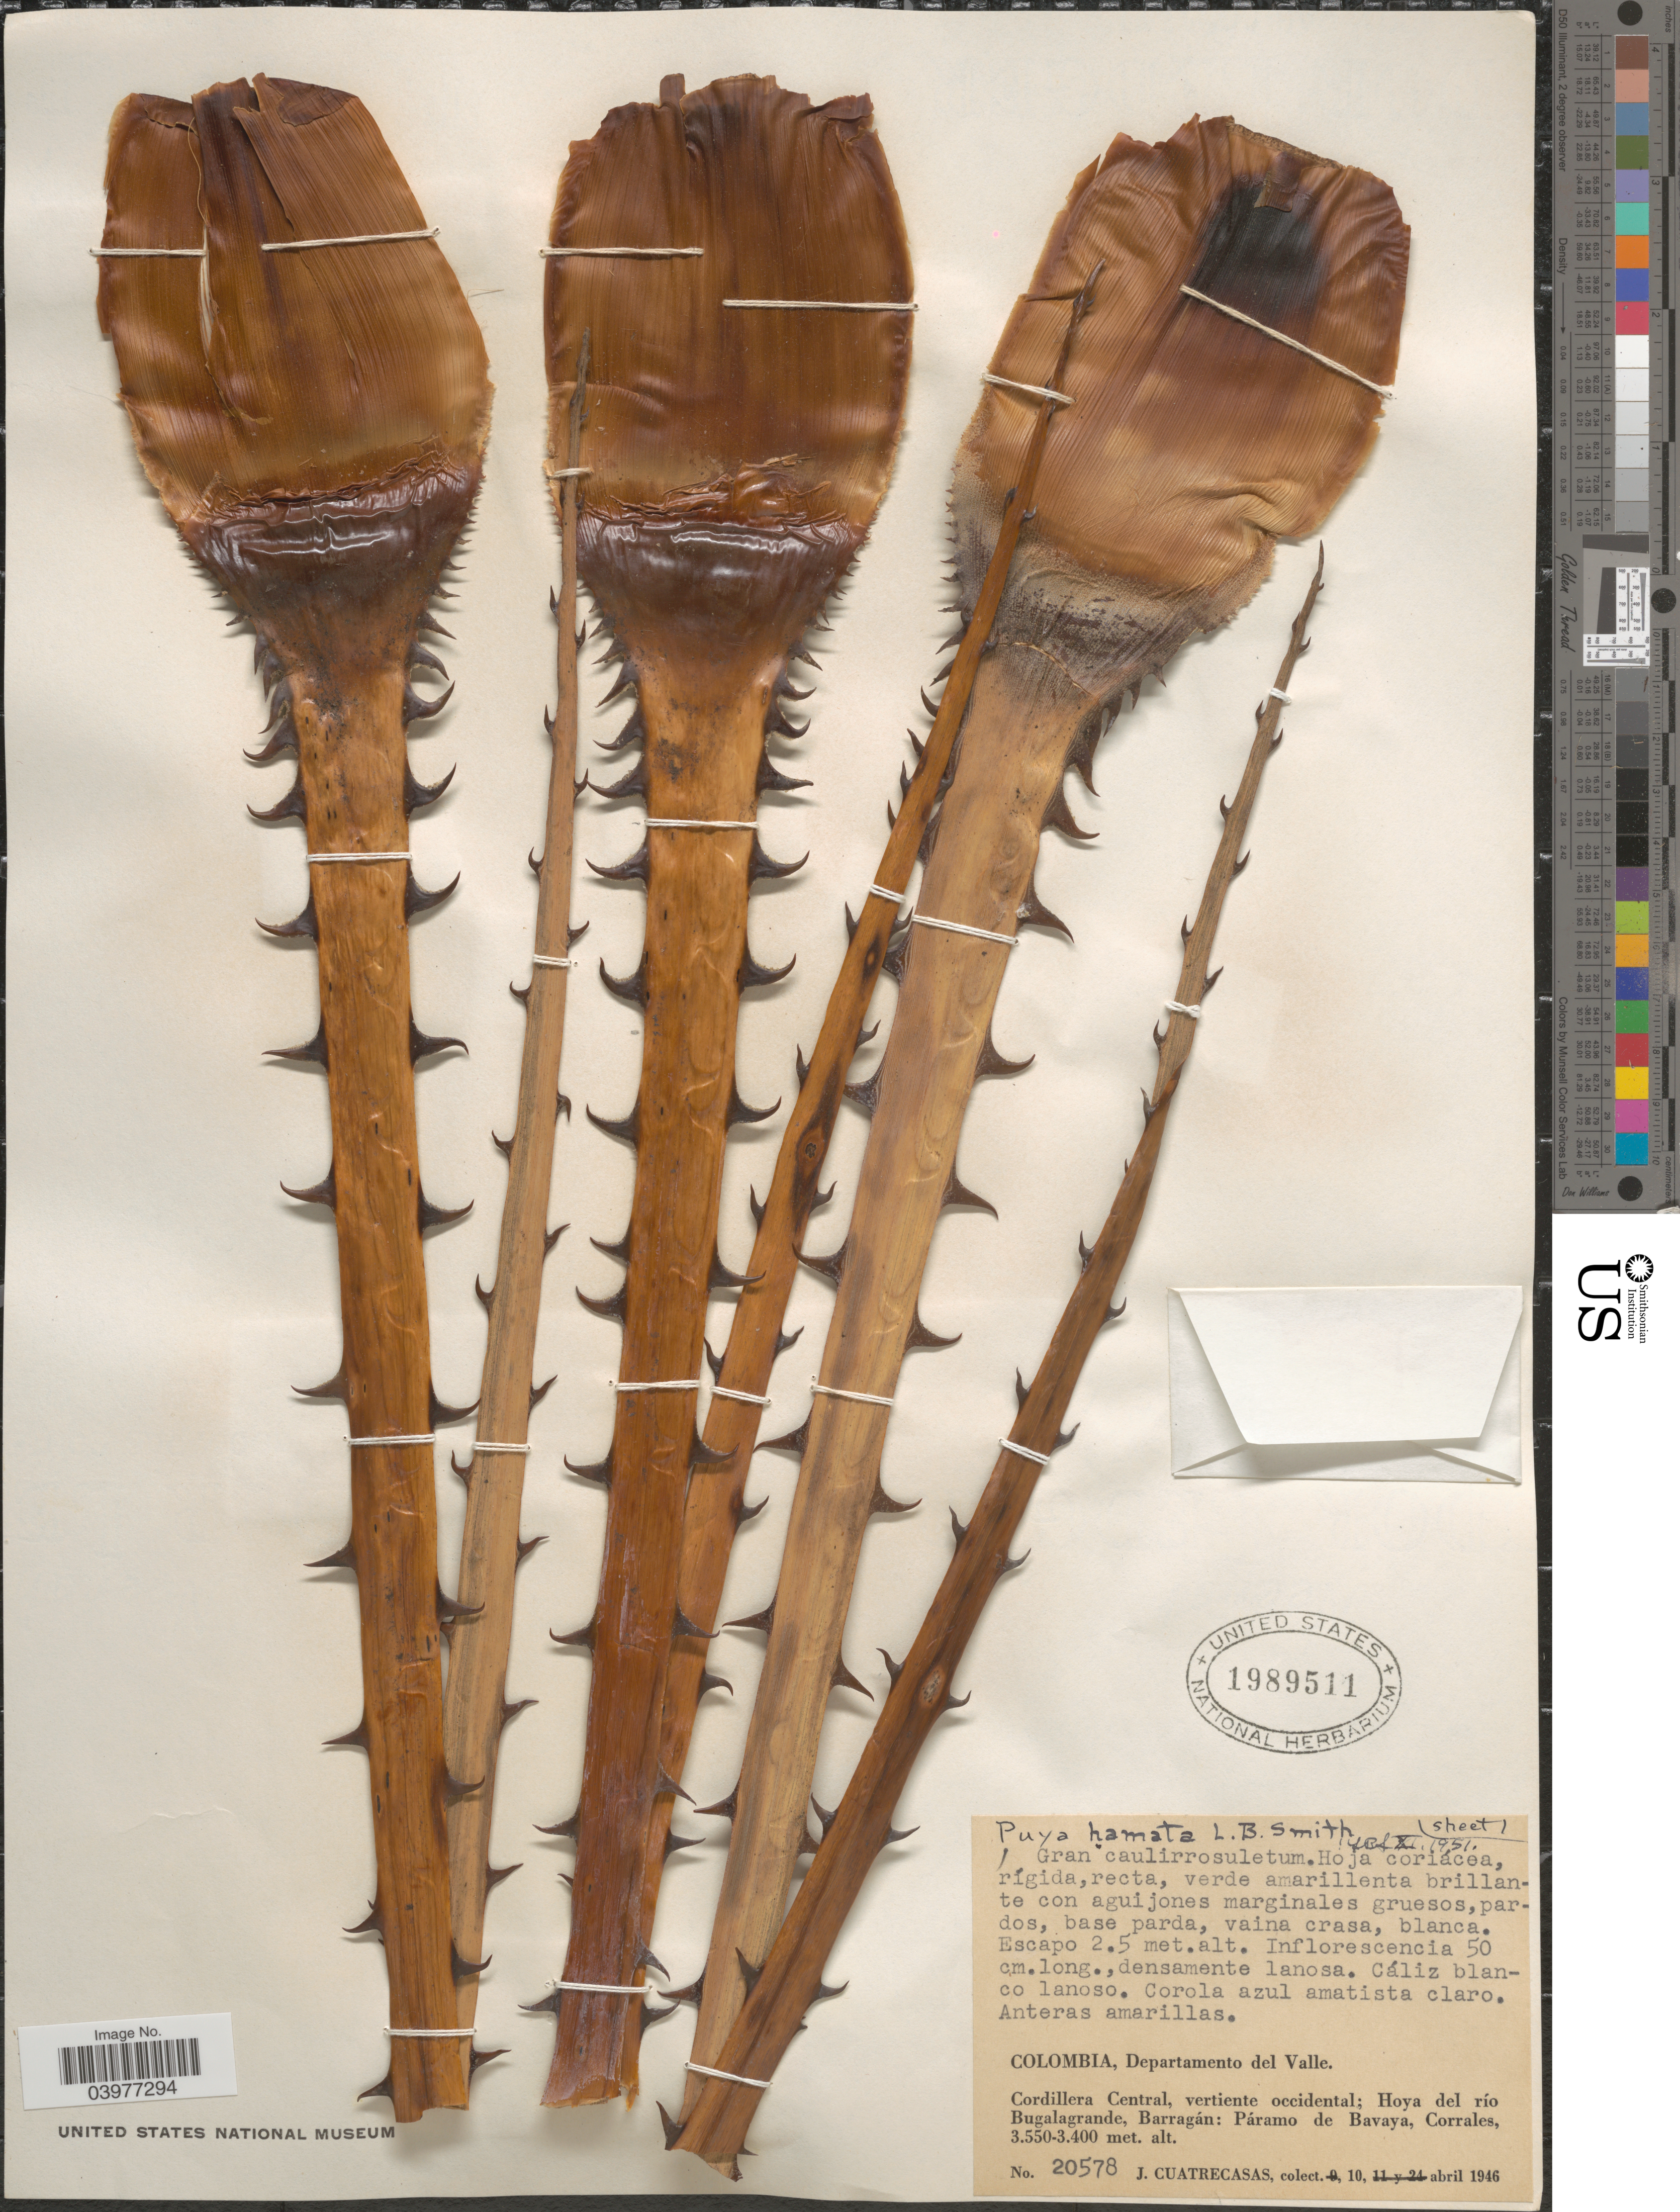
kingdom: Plantae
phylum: Tracheophyta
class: Liliopsida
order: Poales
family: Bromeliaceae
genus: Puya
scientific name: Puya hamata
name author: L.B. Sm.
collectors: J. Cuatrecasas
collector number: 20578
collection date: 1946-04-10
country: Colombia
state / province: Valle del Cauca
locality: Departamento del Valle. Cordillera Central, vertiente occidental; Hoya del río Bugalagrande, Barragán: Páramo de Bavaya, Corrales.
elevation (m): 3400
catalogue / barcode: US 1989511